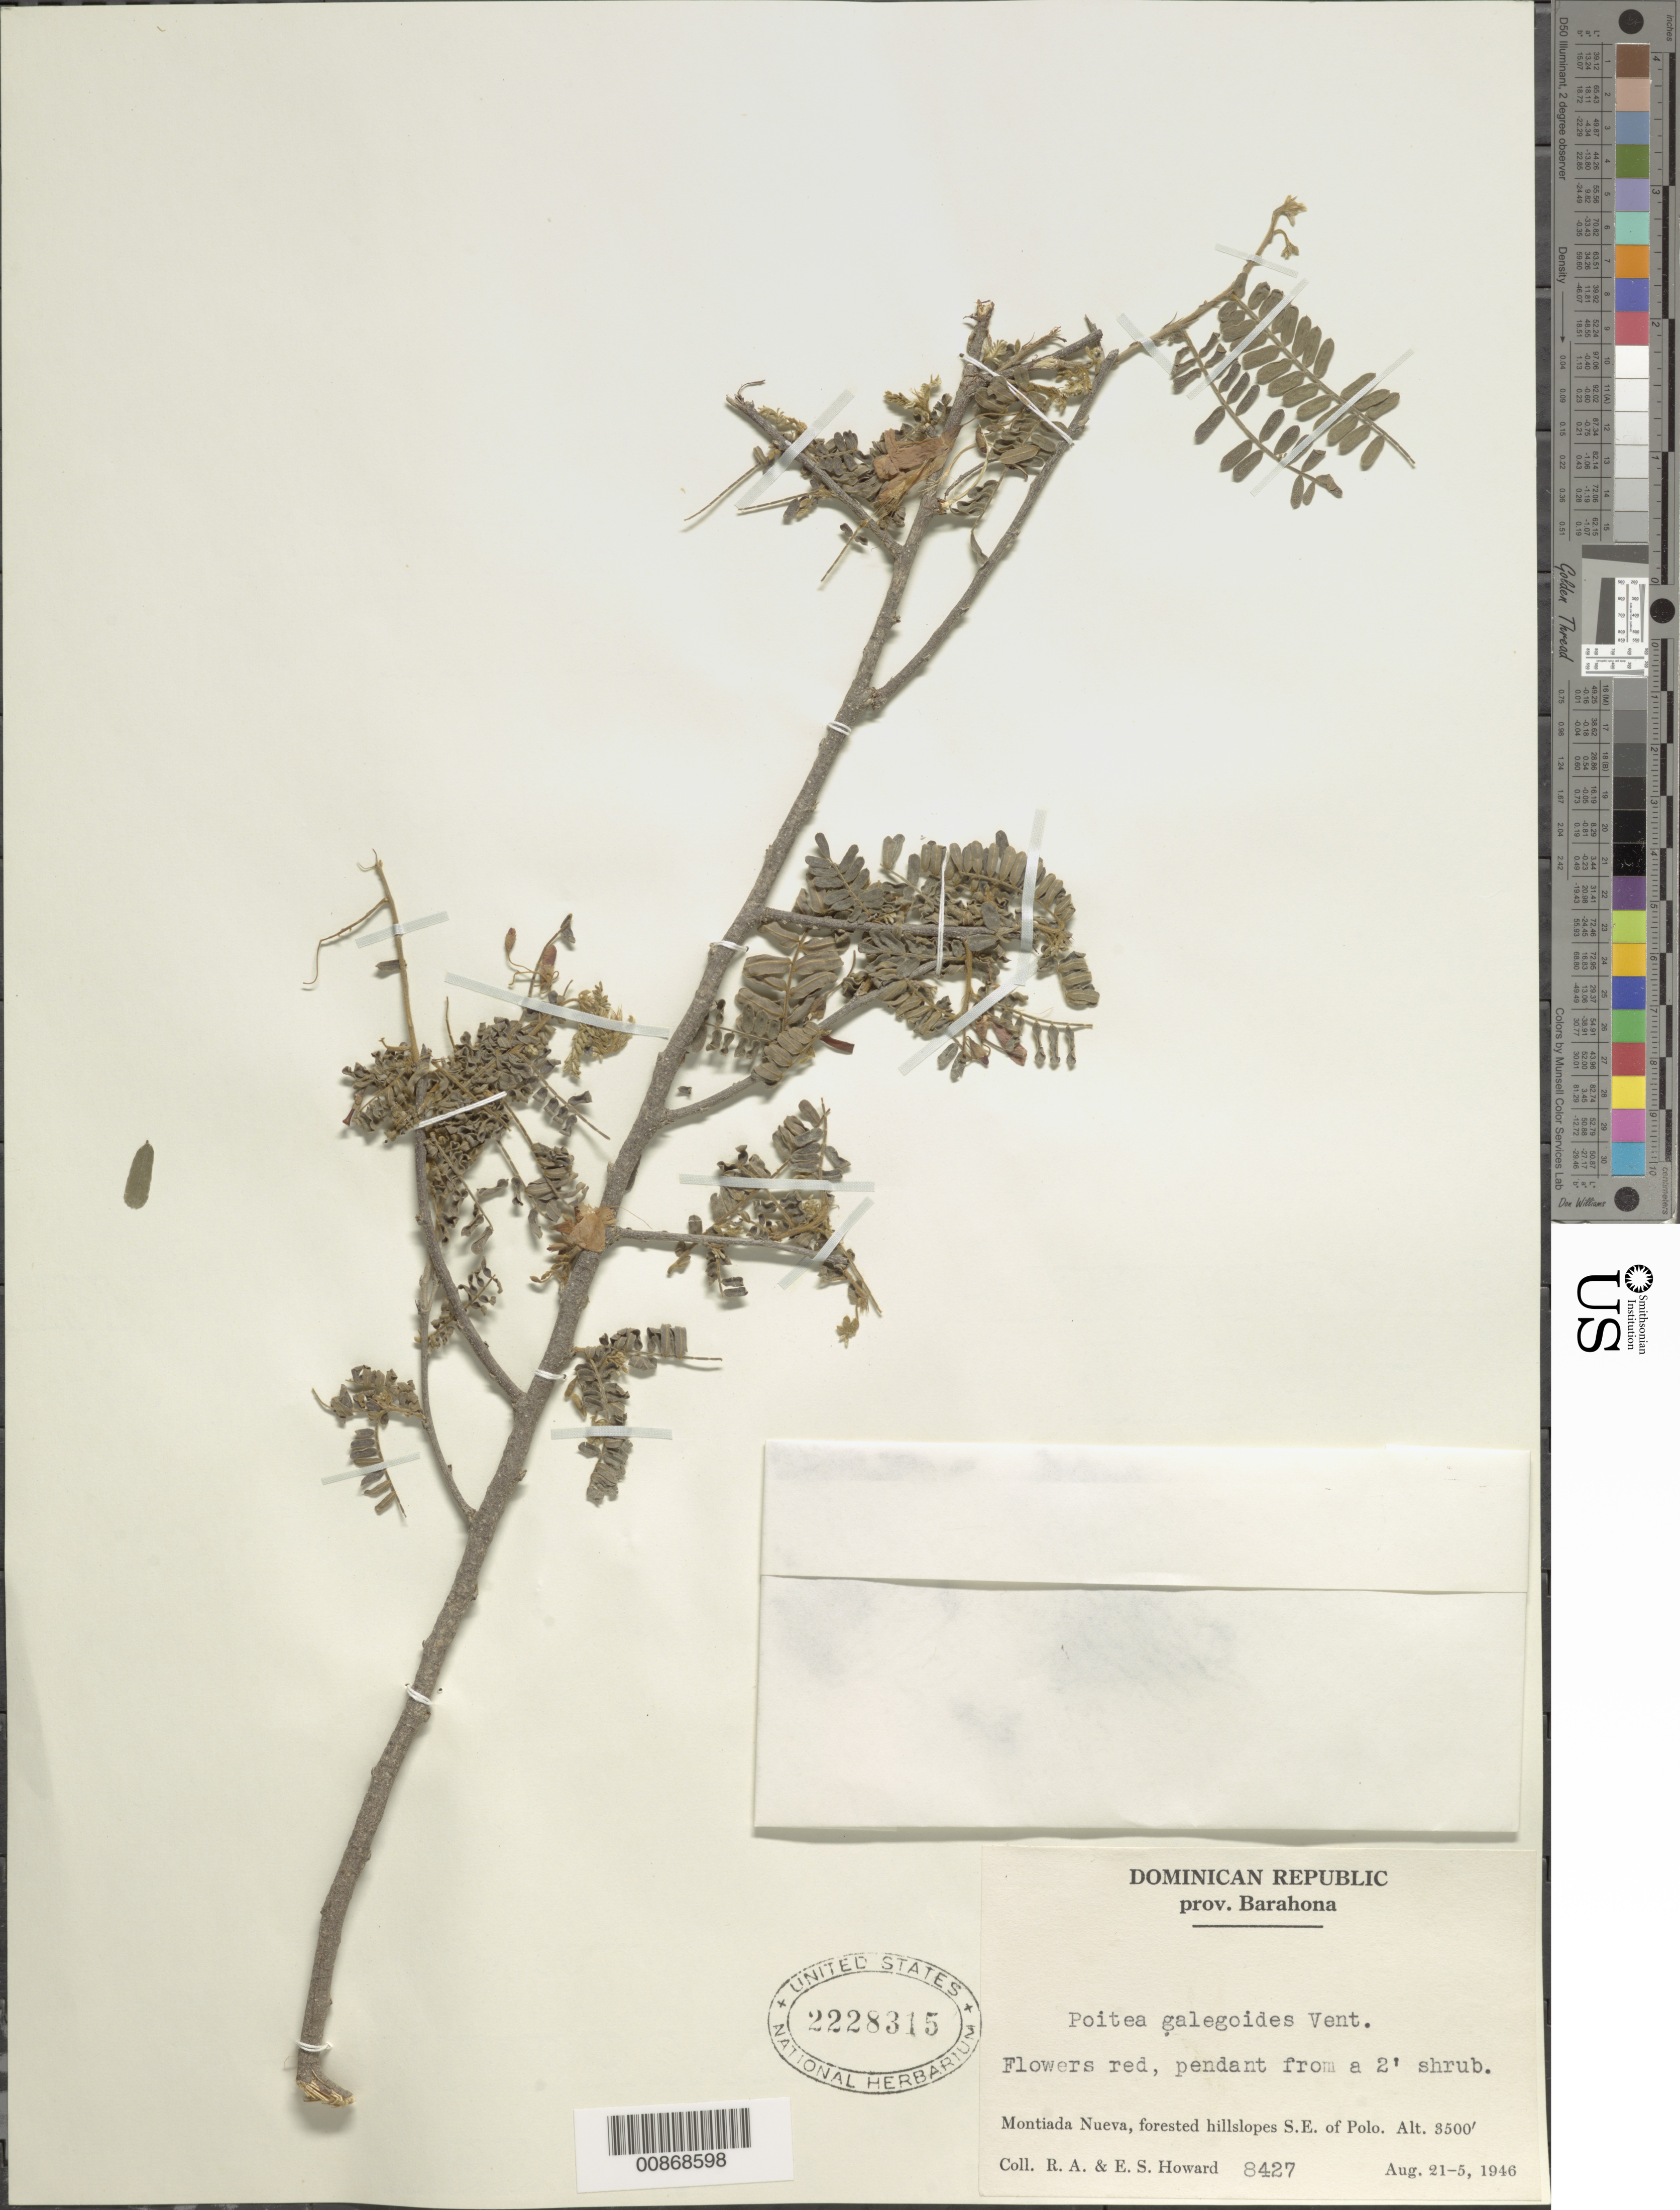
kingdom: Plantae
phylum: Tracheophyta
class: Magnoliopsida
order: Fabales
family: Fabaceae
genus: Poitea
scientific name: Poitea galegoides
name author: Vent.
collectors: R. A. Howard & E. S. Howard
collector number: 8427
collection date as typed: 21 Aug 1946 to 25 Aug 1946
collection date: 1946-08-21/1946-08-25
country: Dominican Republic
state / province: Barahona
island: Hispaniola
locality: Montiada Nueva, SE of Polo.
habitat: Forested hillslopes.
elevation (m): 1067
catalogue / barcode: US 2228315